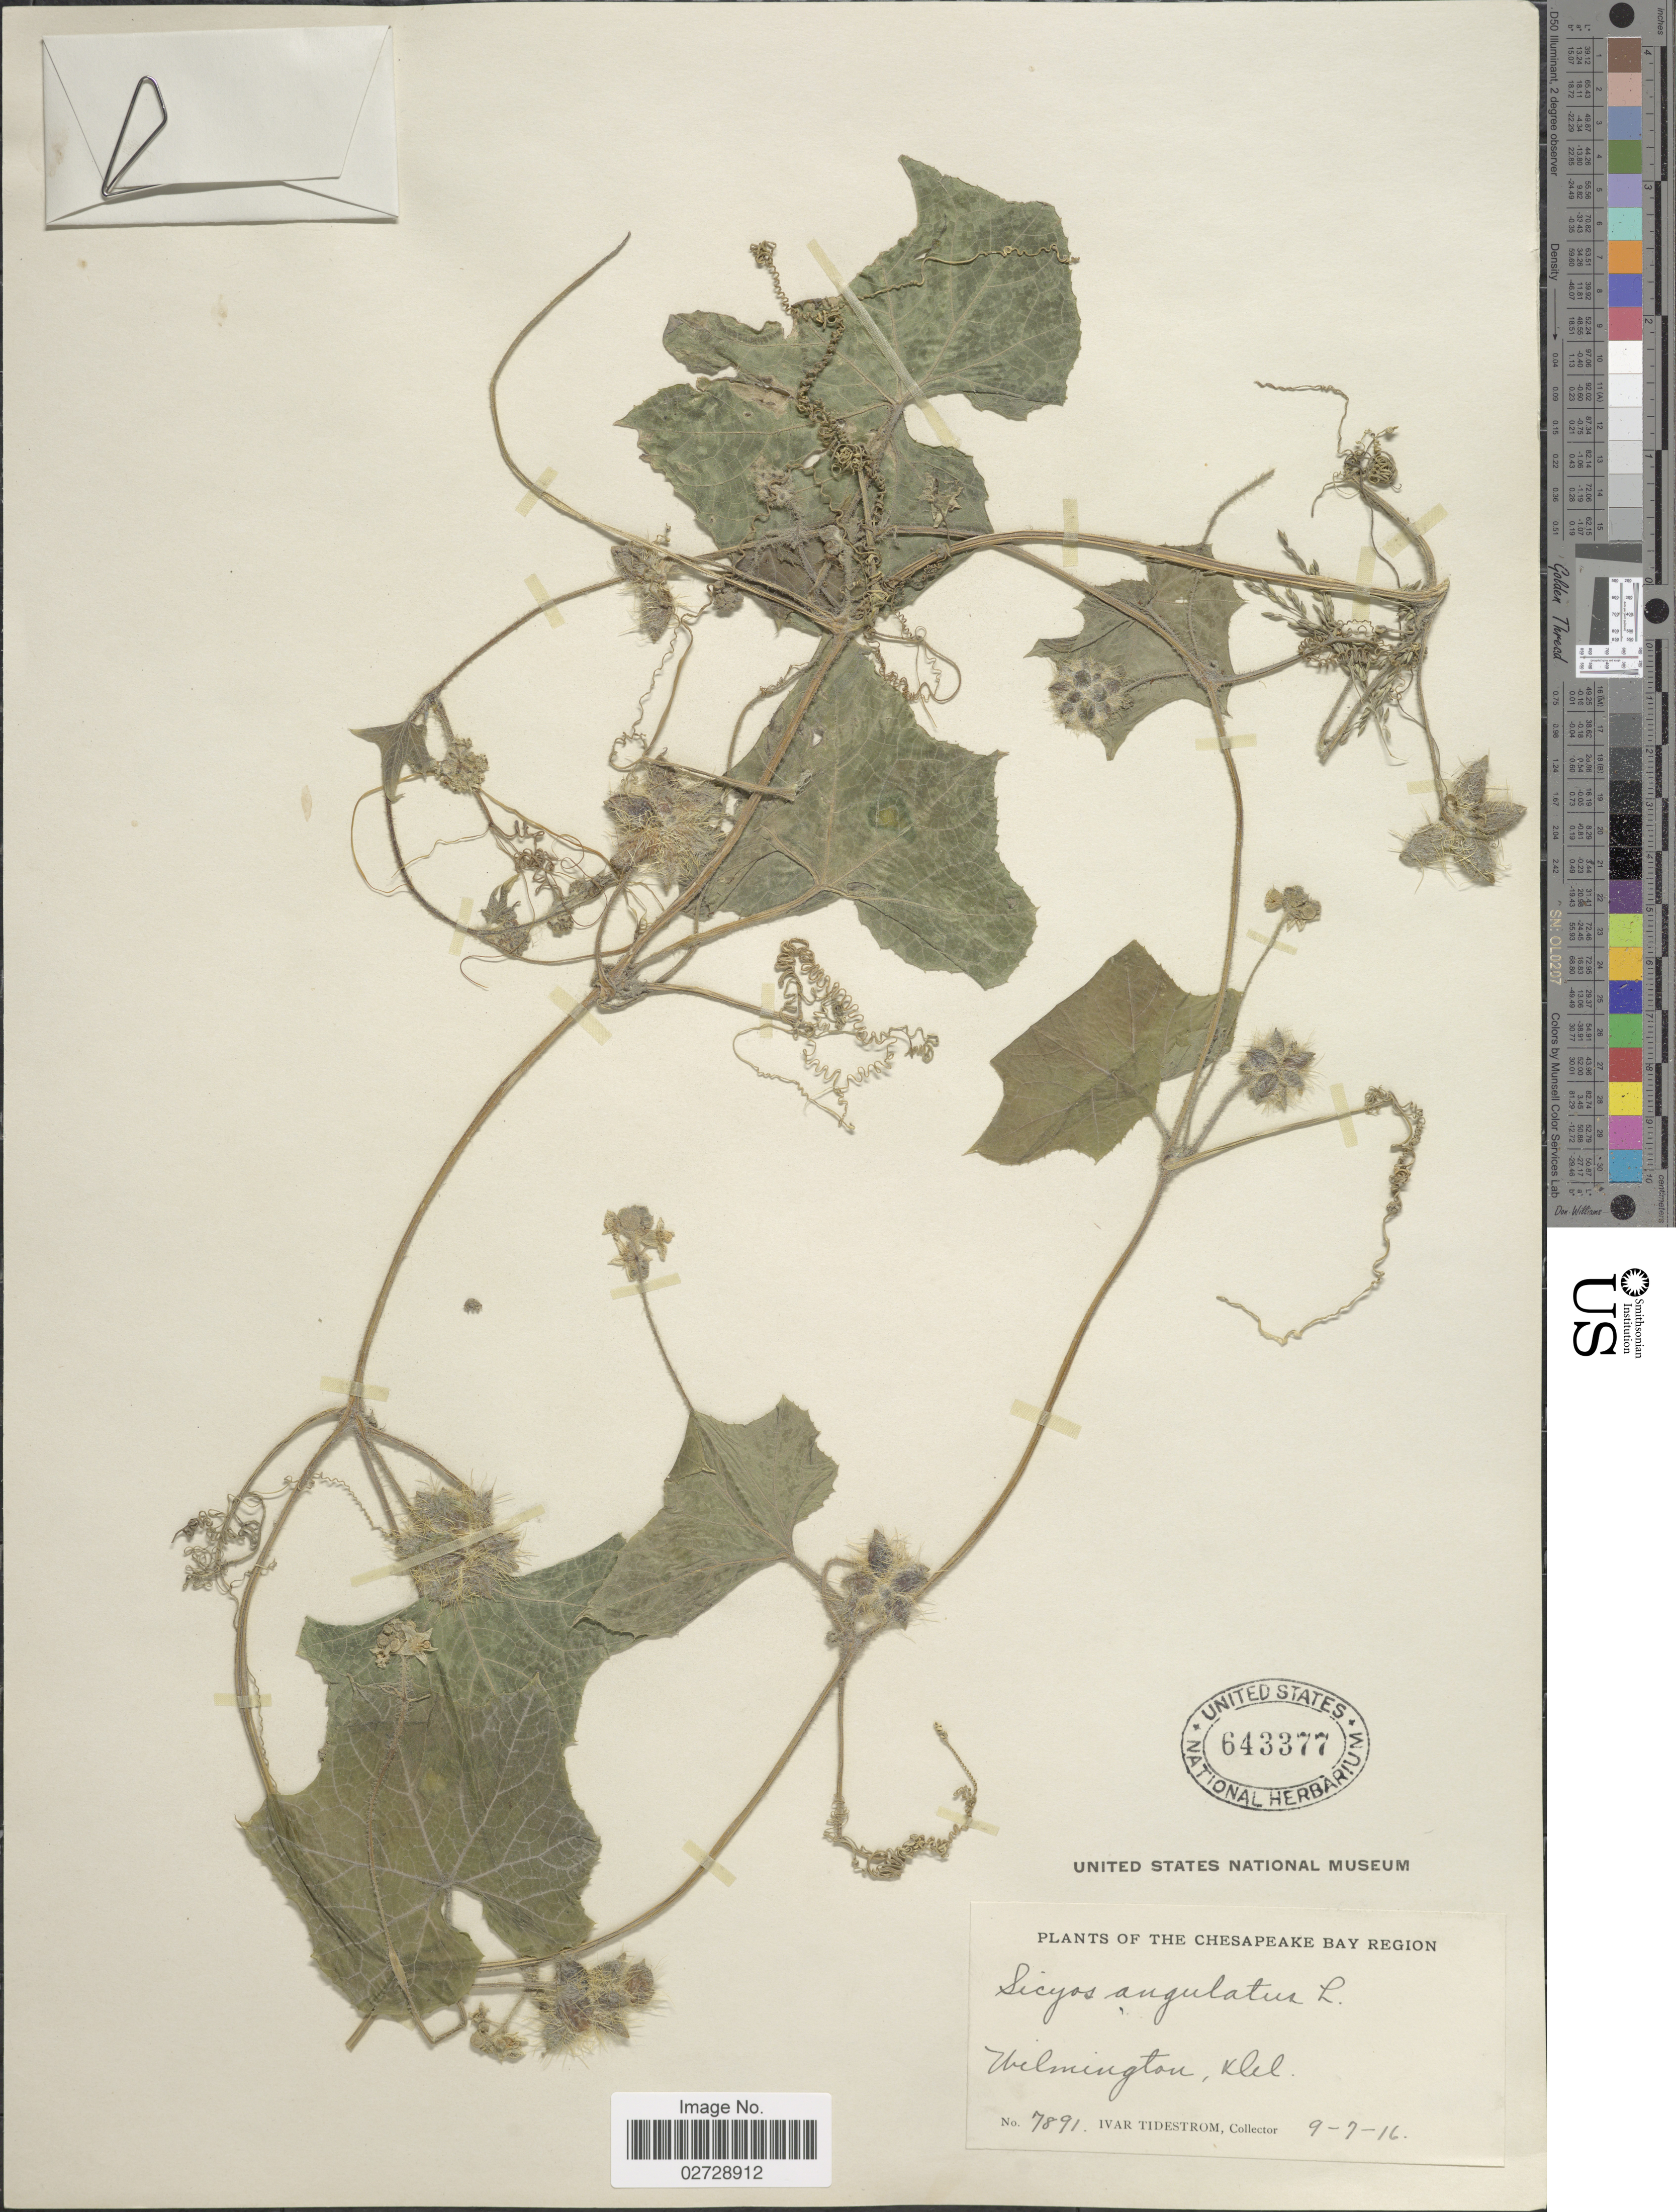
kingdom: Plantae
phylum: Tracheophyta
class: Magnoliopsida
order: Cucurbitales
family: Cucurbitaceae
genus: Sicyos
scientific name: Sicyos angulatus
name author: L.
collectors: I. F. Tidestrom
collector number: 7891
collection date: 1916-09-07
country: United States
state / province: Delaware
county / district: New Castle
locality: The Chesapeake Bay Region, Wilmington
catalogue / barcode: US 643377